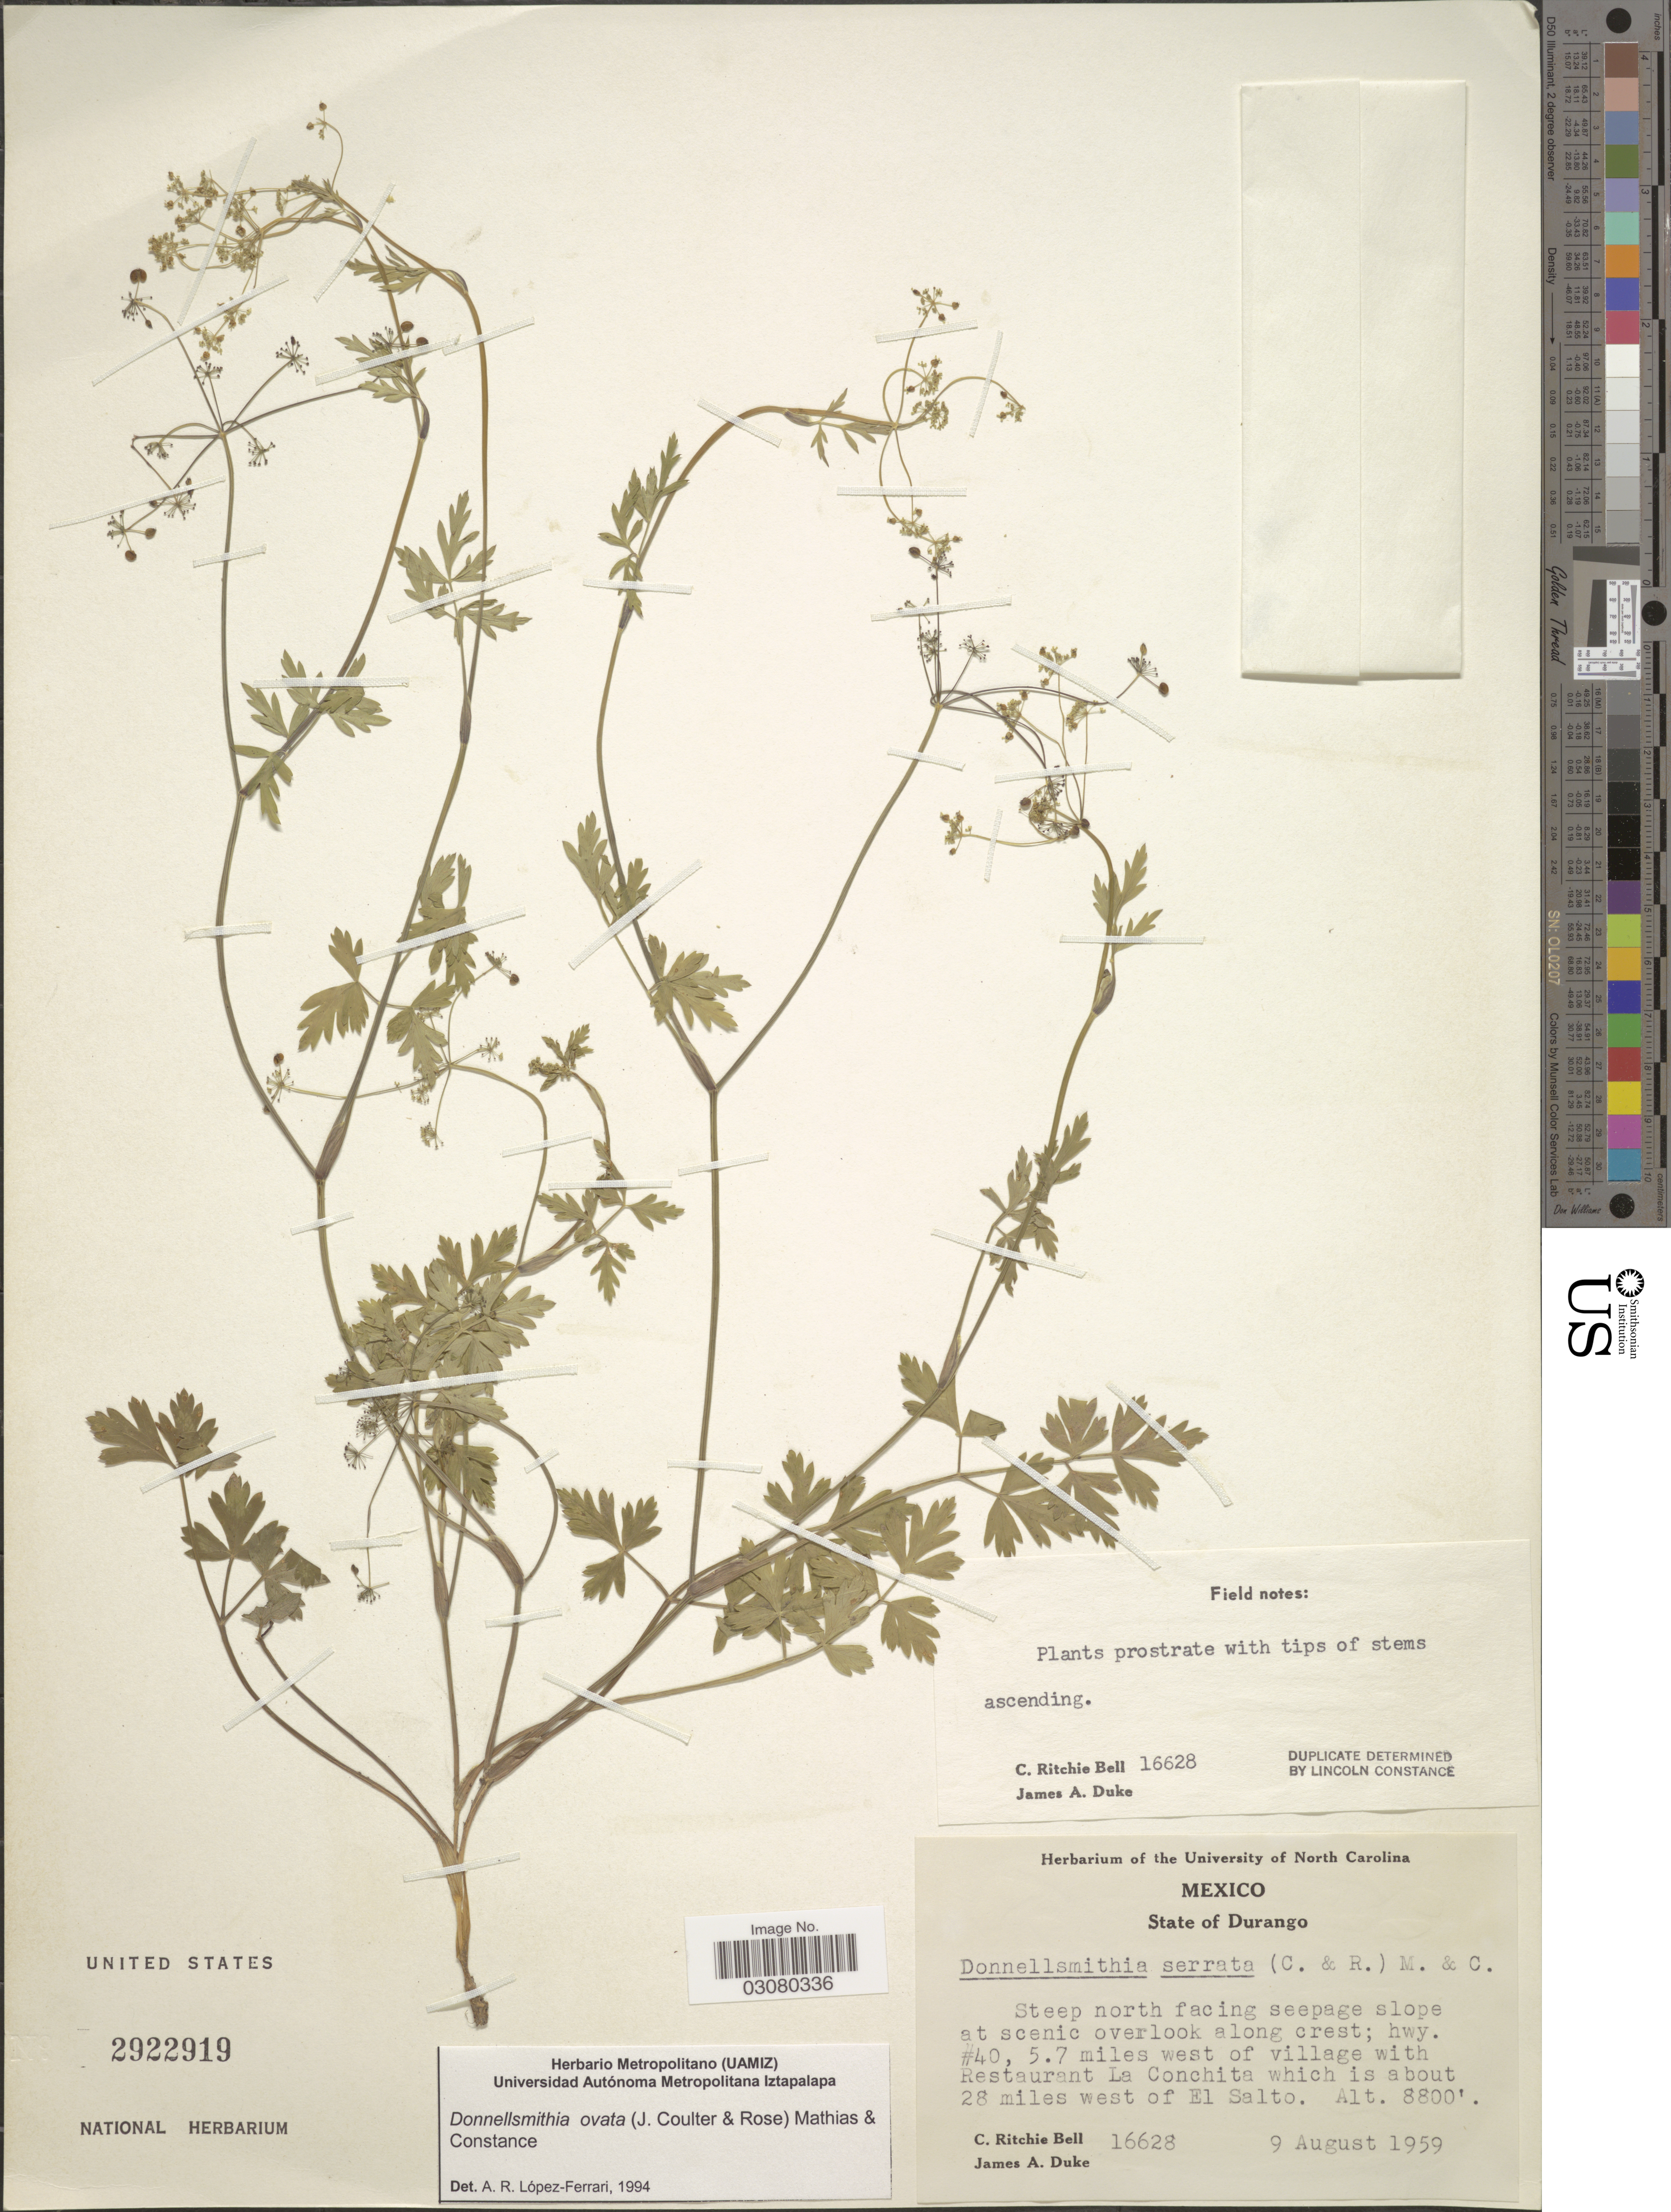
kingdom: Plantae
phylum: Tracheophyta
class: Magnoliopsida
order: Apiales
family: Apiaceae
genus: Donnellsmithia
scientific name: Donnellsmithia ovata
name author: (J.M. Coult. & Rose) Mathias & Constance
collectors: C. R. Bell & J. A. Duke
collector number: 16628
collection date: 1959-08-09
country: Mexico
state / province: Durango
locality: Hwy. #40, 5.7 miles west of village with Restaurant La Conchita which is about 28 miles west of El Salto.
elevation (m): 2682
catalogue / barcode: US 2922919